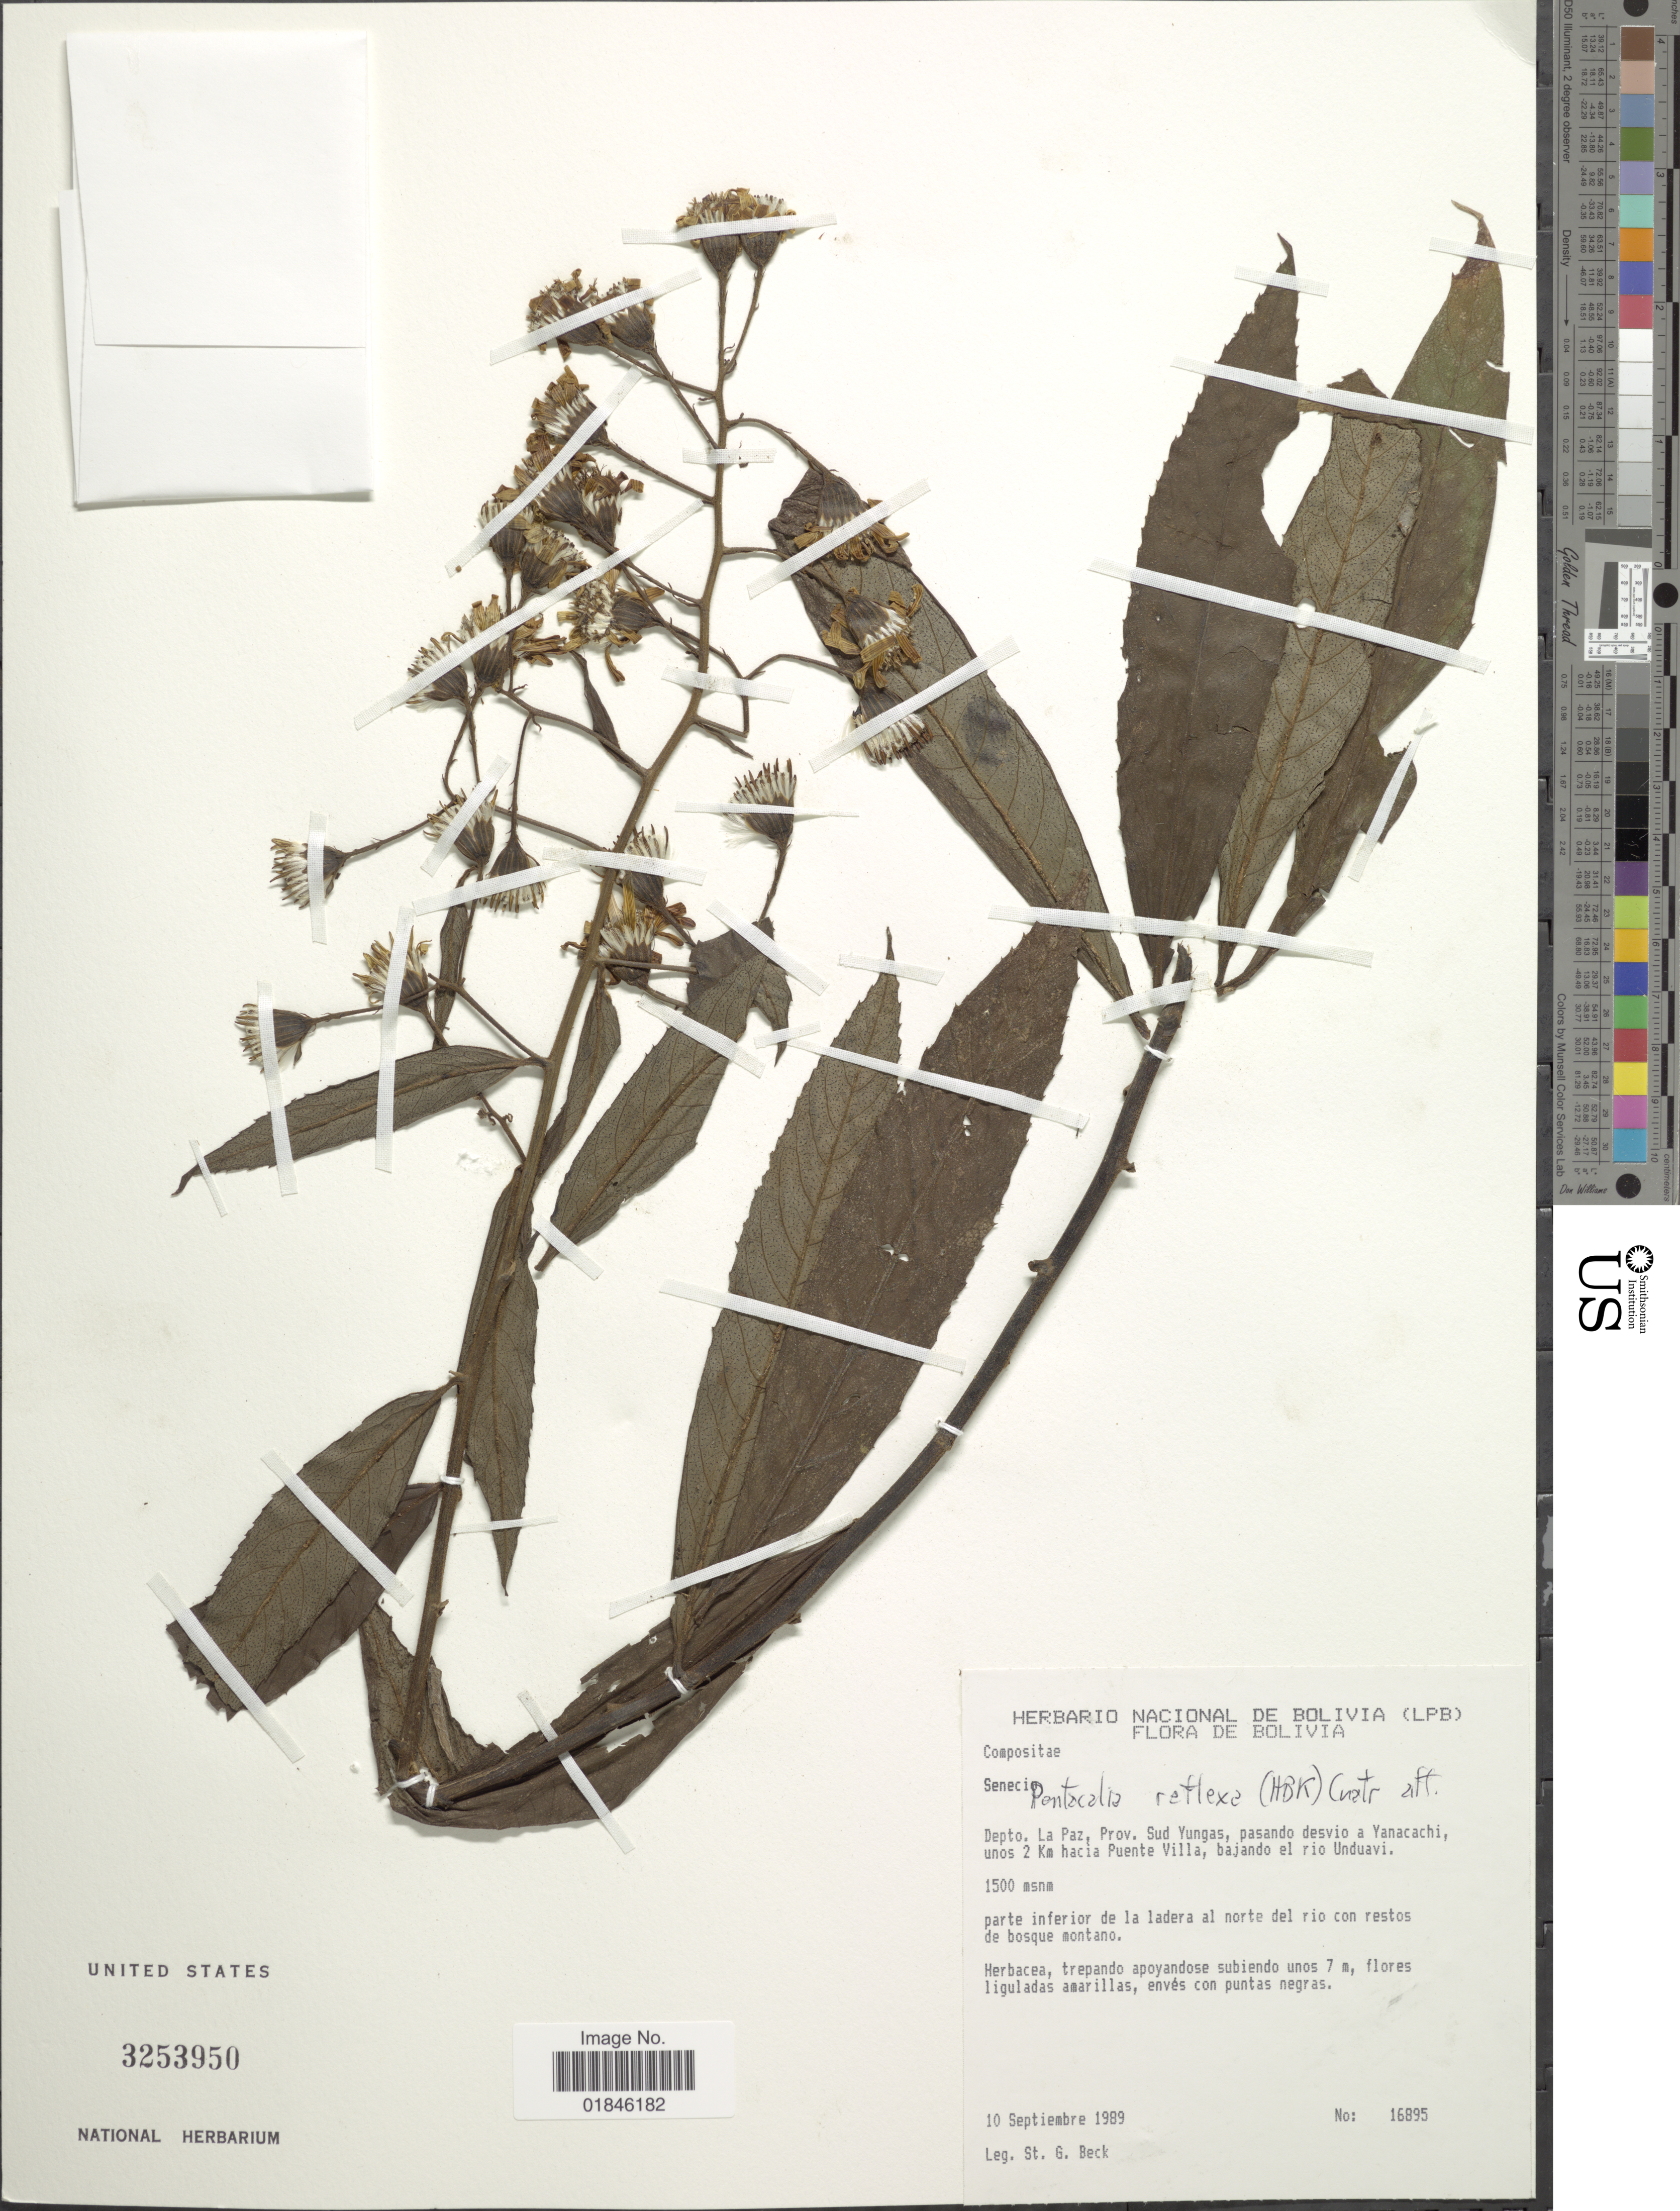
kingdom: Plantae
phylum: Tracheophyta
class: Magnoliopsida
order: Asterales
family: Asteraceae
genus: Dendrophorbium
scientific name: Dendrophorbium varicosum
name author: J. Calvo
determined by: Calvo, Joel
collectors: S. G. Beck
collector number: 16895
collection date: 1989-09-10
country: Bolivia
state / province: La Paz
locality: Depto. La Paz, Prov. Sud Yungas, pasando desvio a Yanacachi, unos 2 Km hacia Puente Villa, bajando el rio Unduavi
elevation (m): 1500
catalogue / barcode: US 3253950